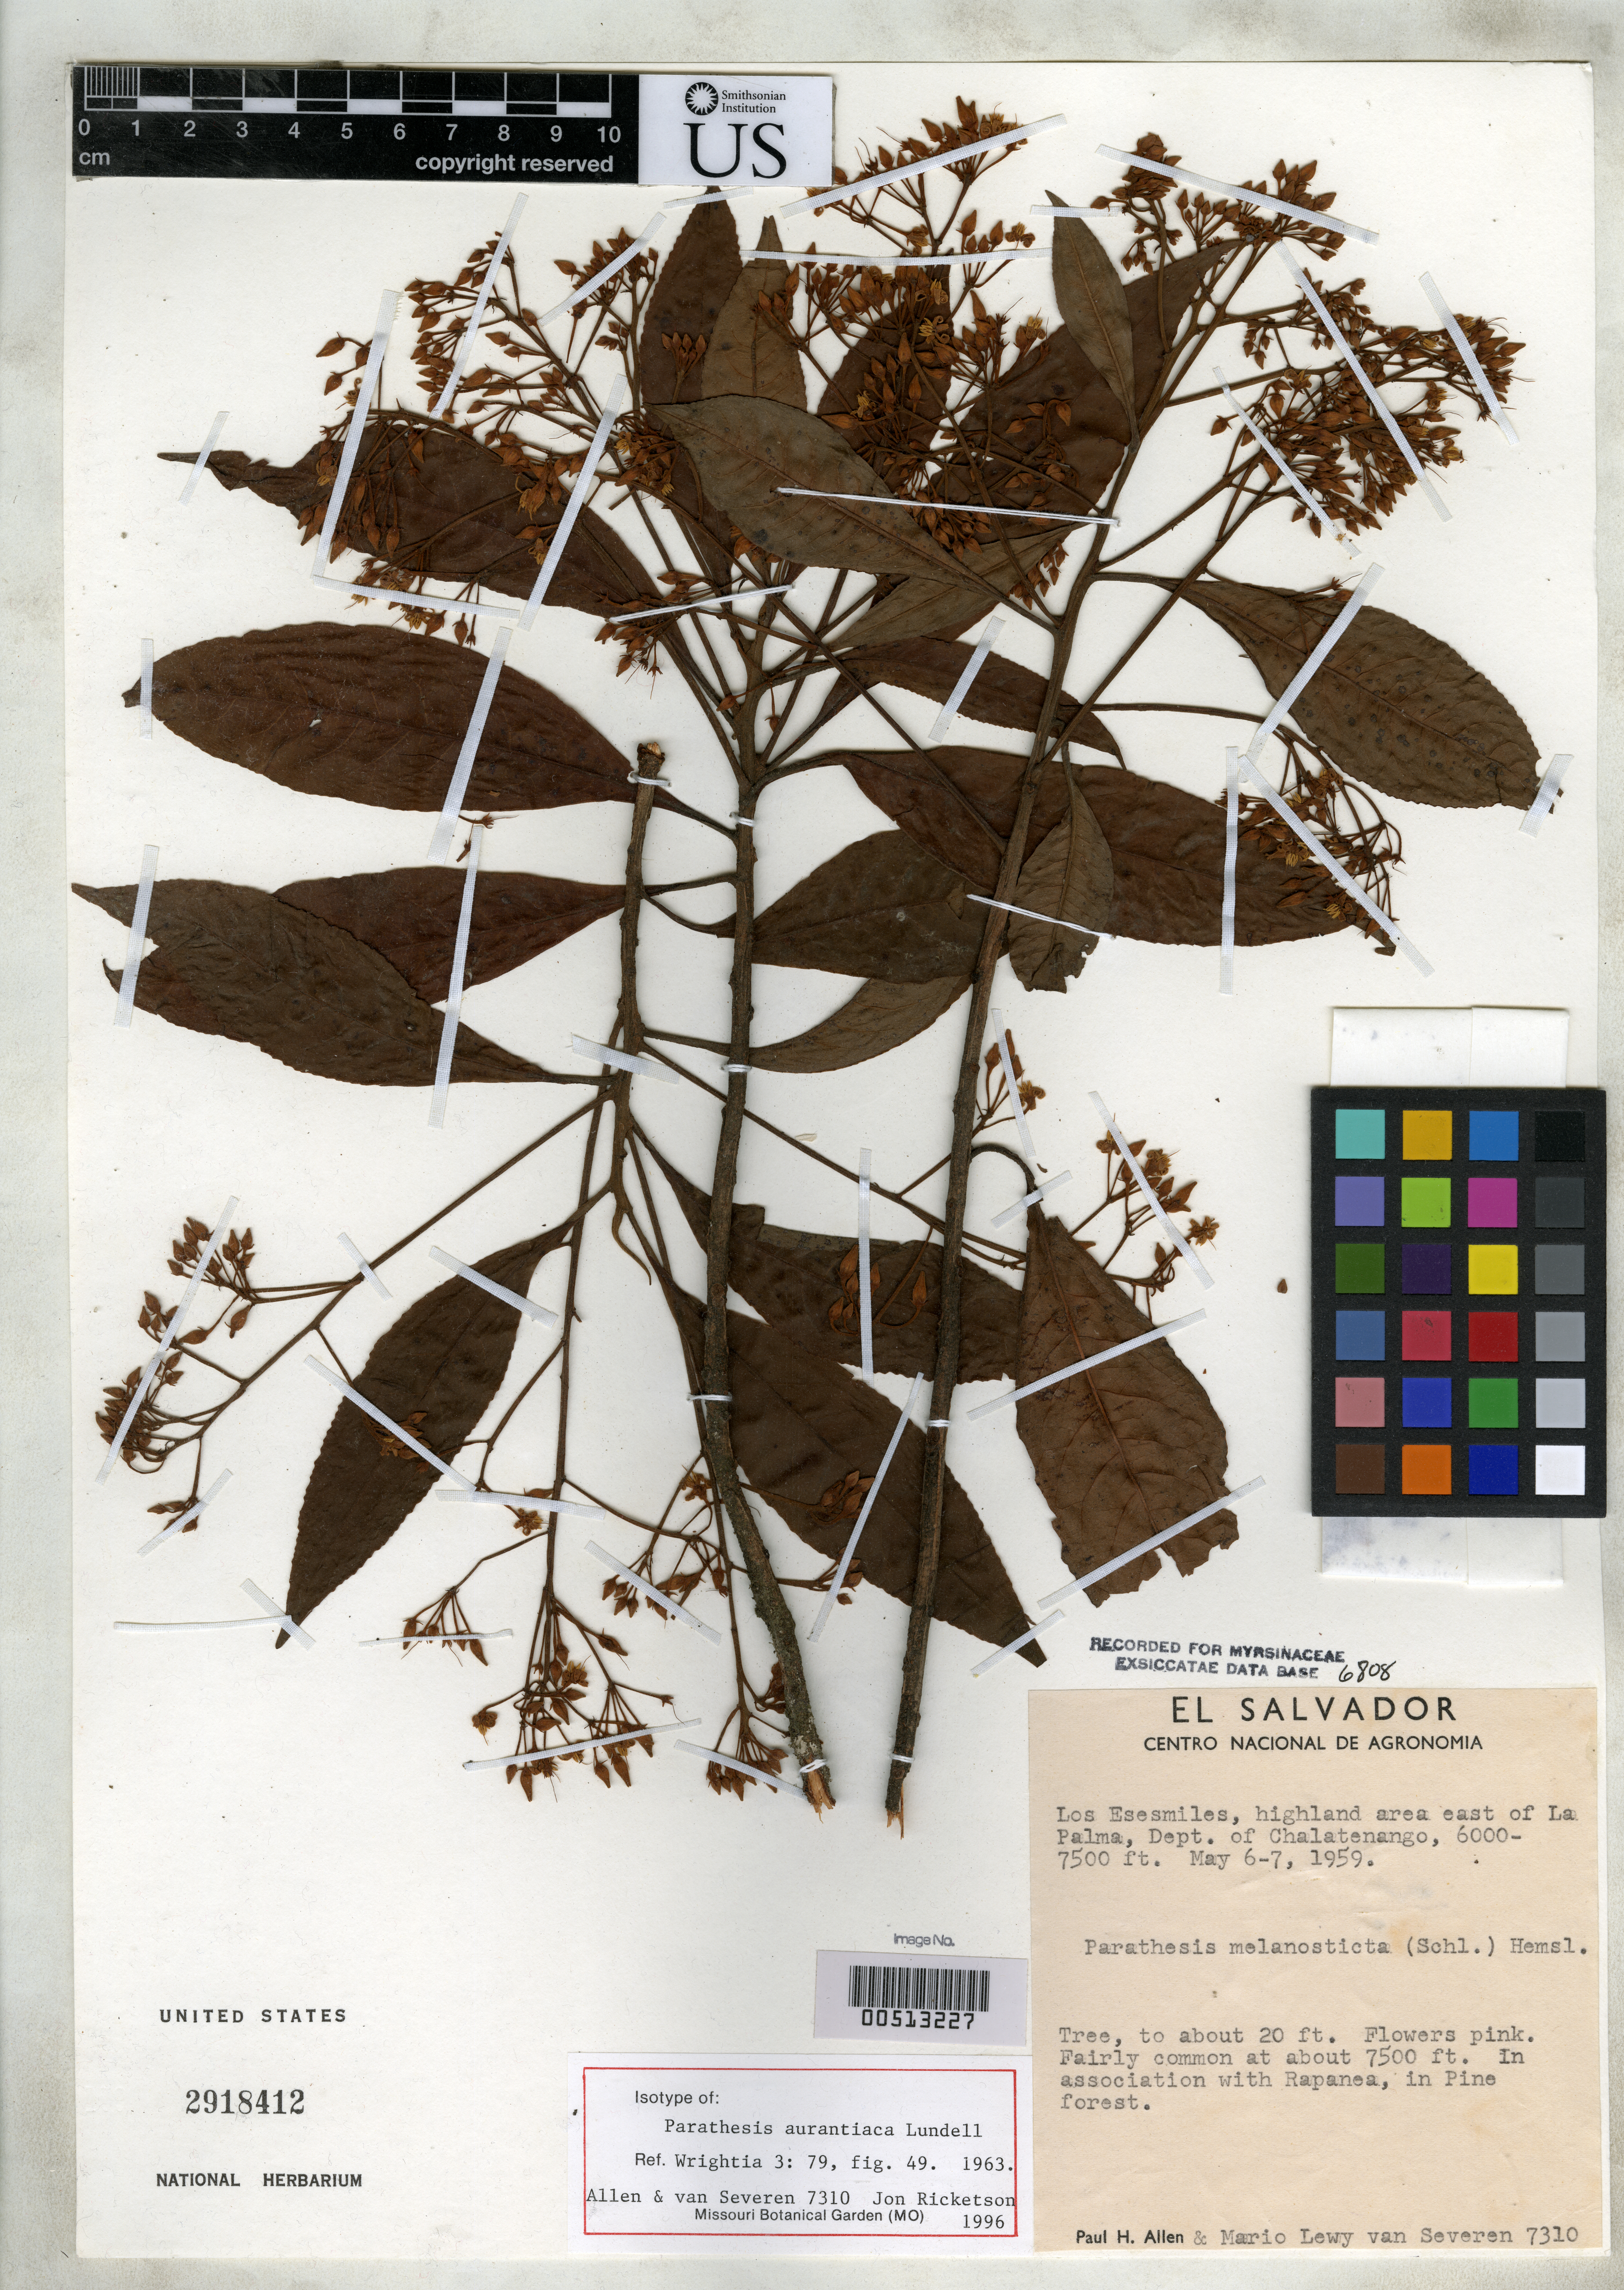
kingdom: Plantae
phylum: Tracheophyta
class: Magnoliopsida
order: Ericales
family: Primulaceae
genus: Parathesis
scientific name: Parathesis aurantiaca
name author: Lundell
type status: Isotype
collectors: P. H. Allen & L. Van Severen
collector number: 7310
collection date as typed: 06 May 1959 to 07 May 1959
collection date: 1959-05-06/1959-05-07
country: El Salvador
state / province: Chalatenango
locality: Los Esemiles, highland area E of La Palma.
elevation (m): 1829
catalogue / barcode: US 2918412